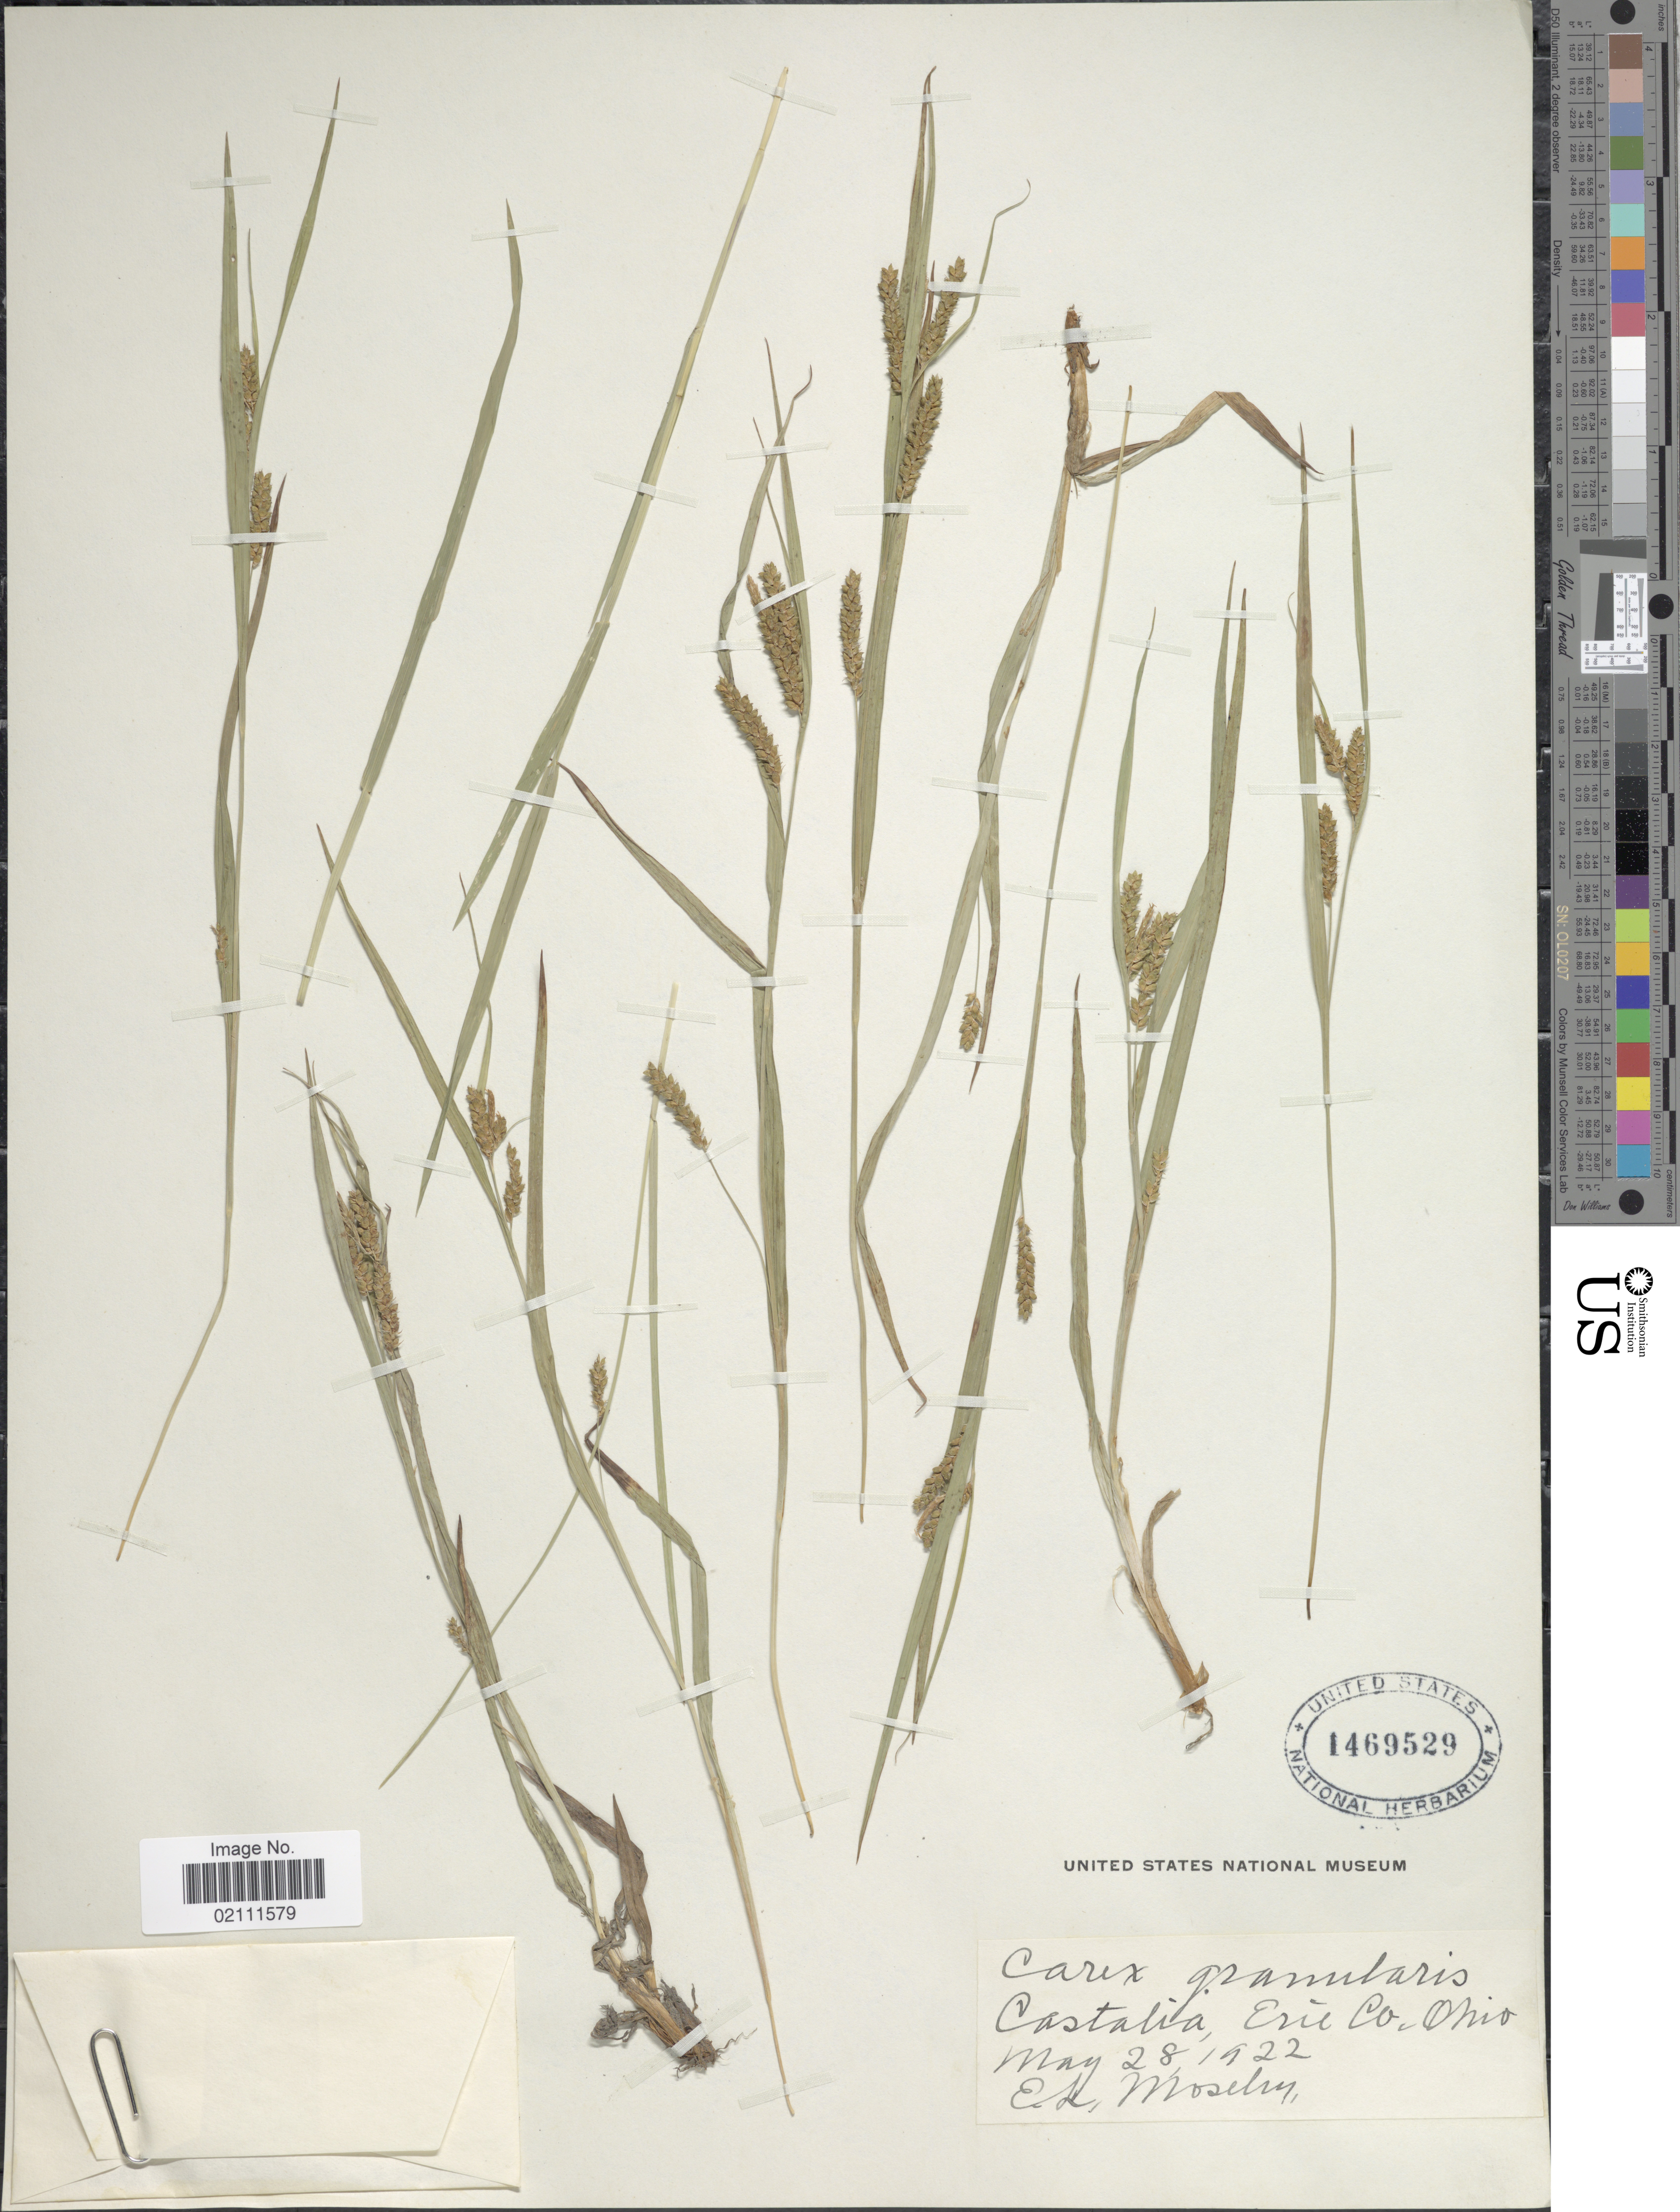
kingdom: Plantae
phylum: Tracheophyta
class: Liliopsida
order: Poales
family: Cyperaceae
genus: Carex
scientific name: Carex granularis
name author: Muhl. ex Willd.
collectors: E. Moseley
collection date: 1922-05-28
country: United States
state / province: Ohio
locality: Castalia, Erie Co.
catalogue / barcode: US 1469529